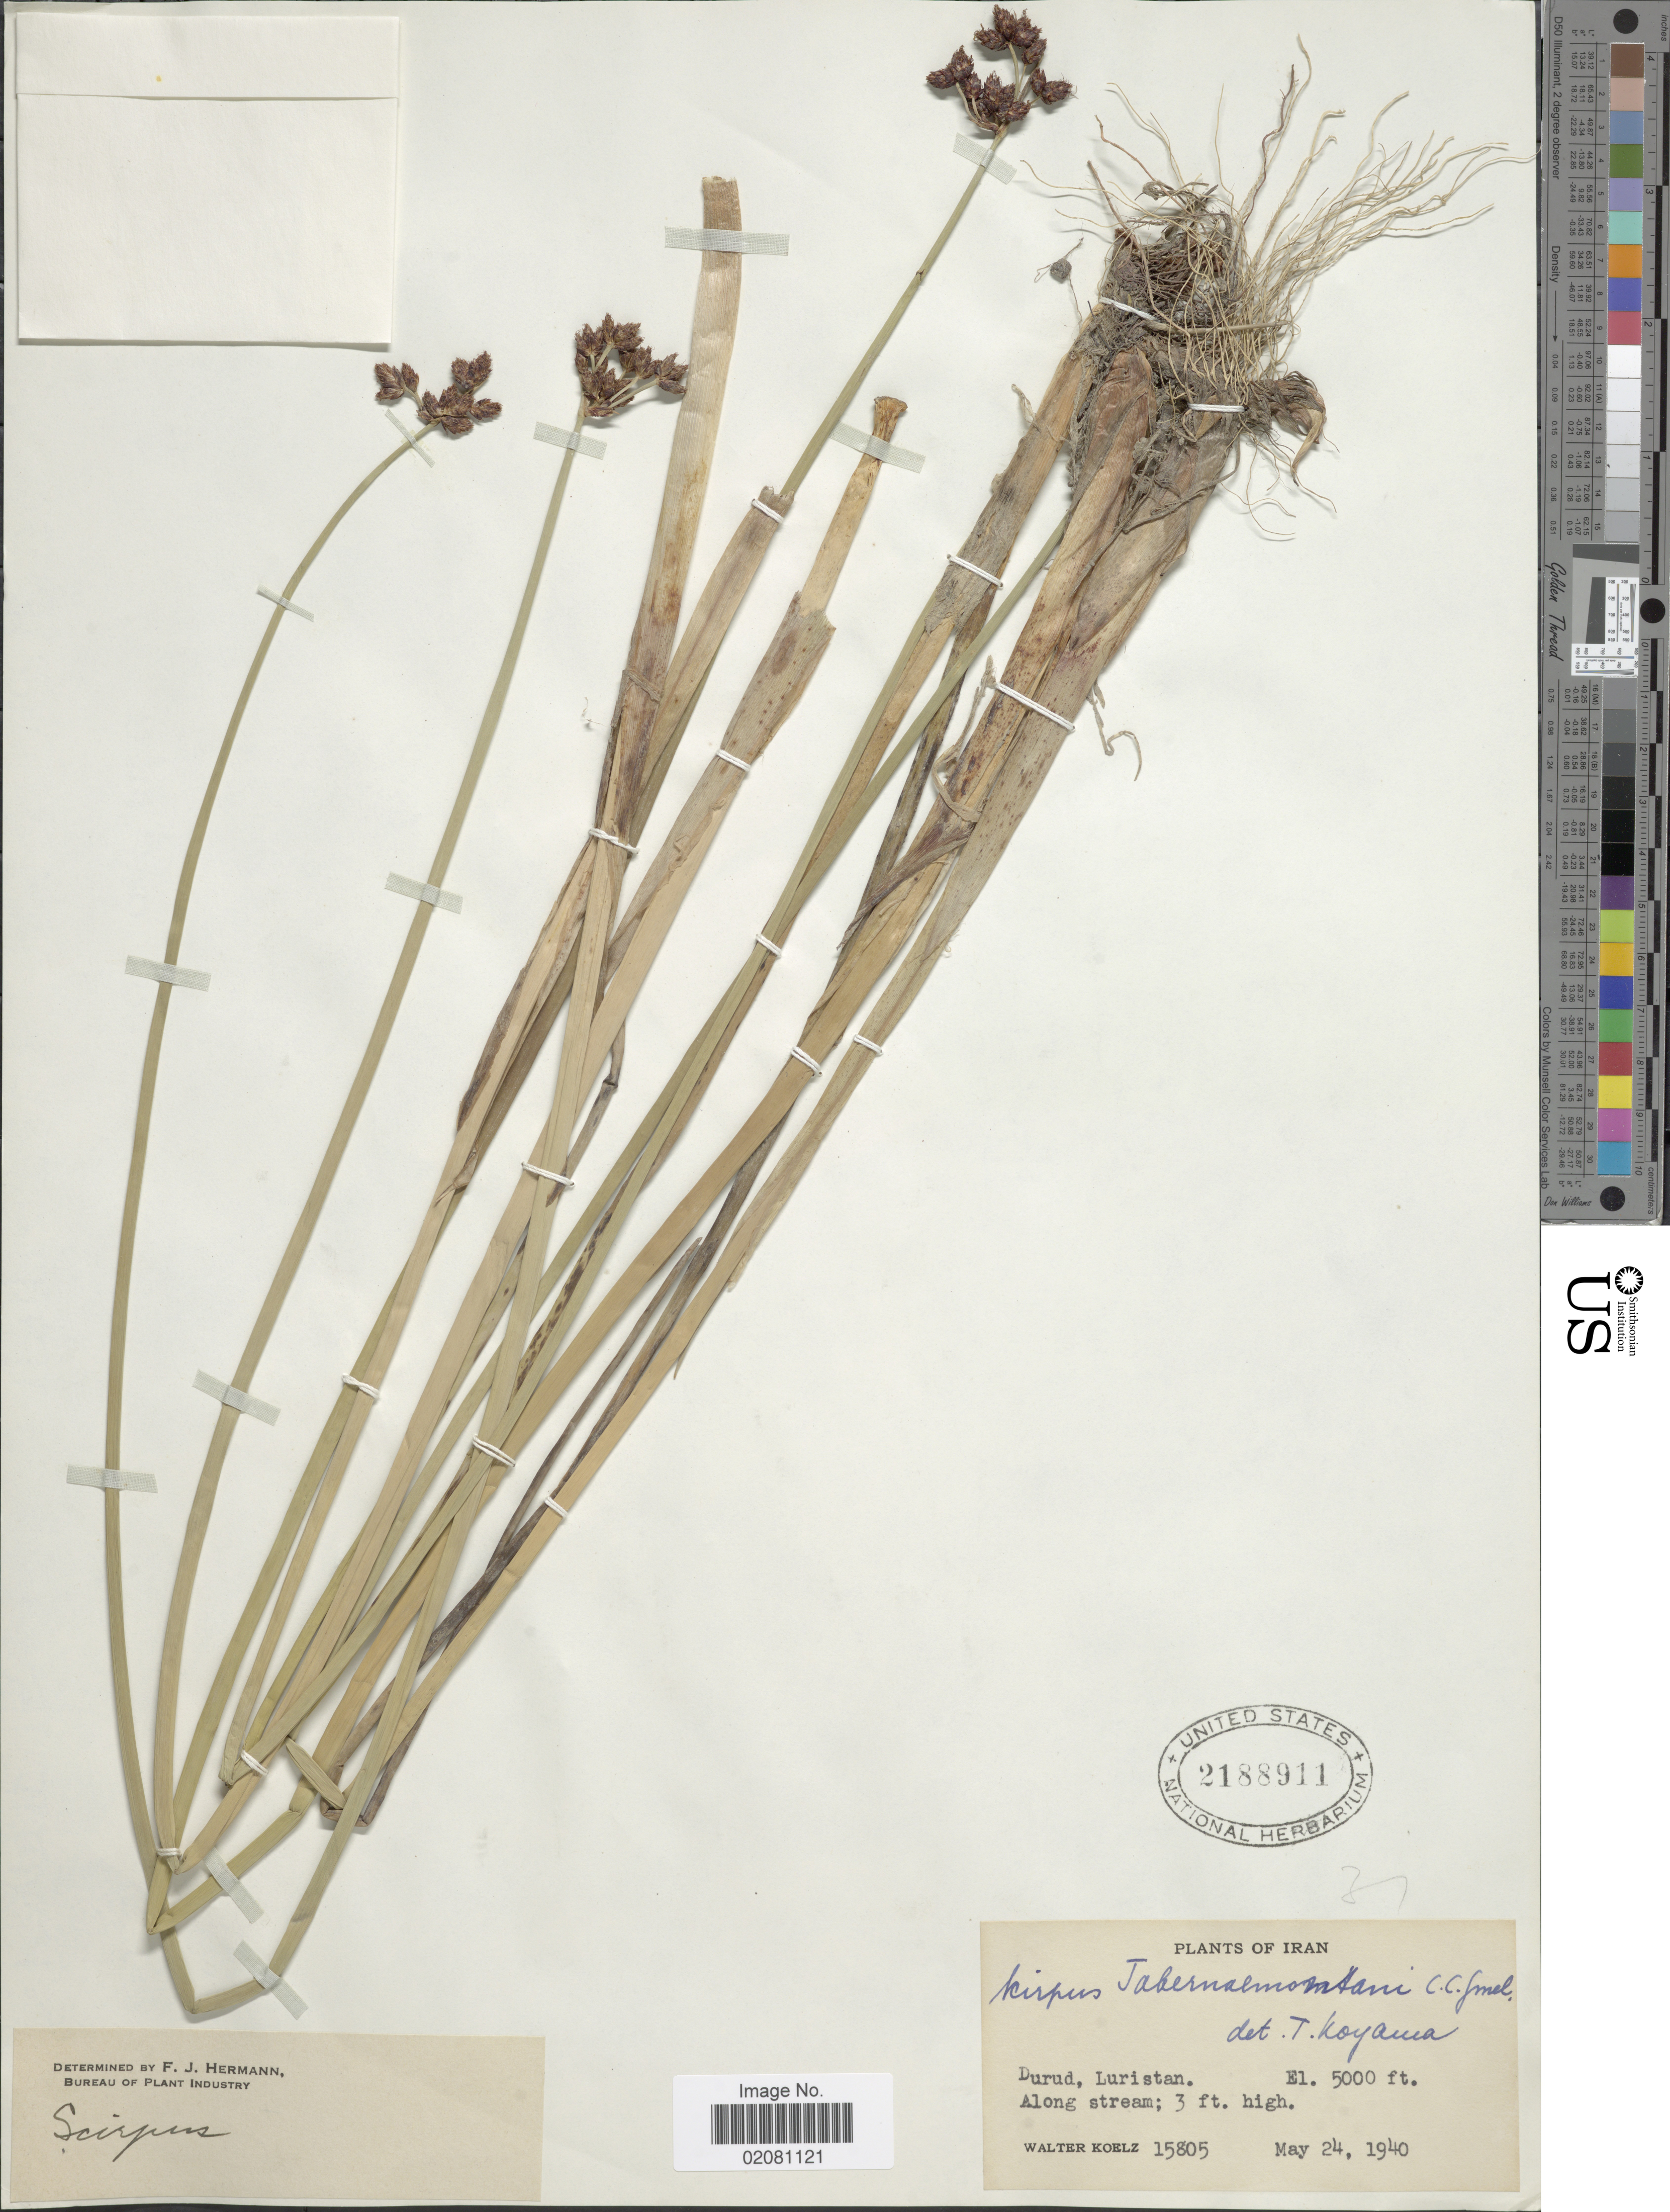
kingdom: Plantae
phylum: Tracheophyta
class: Liliopsida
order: Poales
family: Cyperaceae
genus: Schoenoplectus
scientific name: Schoenoplectus tabernaemontani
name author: (C.C. Gmel.) Palla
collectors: W. N. Koelz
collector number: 15805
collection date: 1940-05-24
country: Iran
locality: Durud, Luristan.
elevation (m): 1524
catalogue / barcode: US 2188911